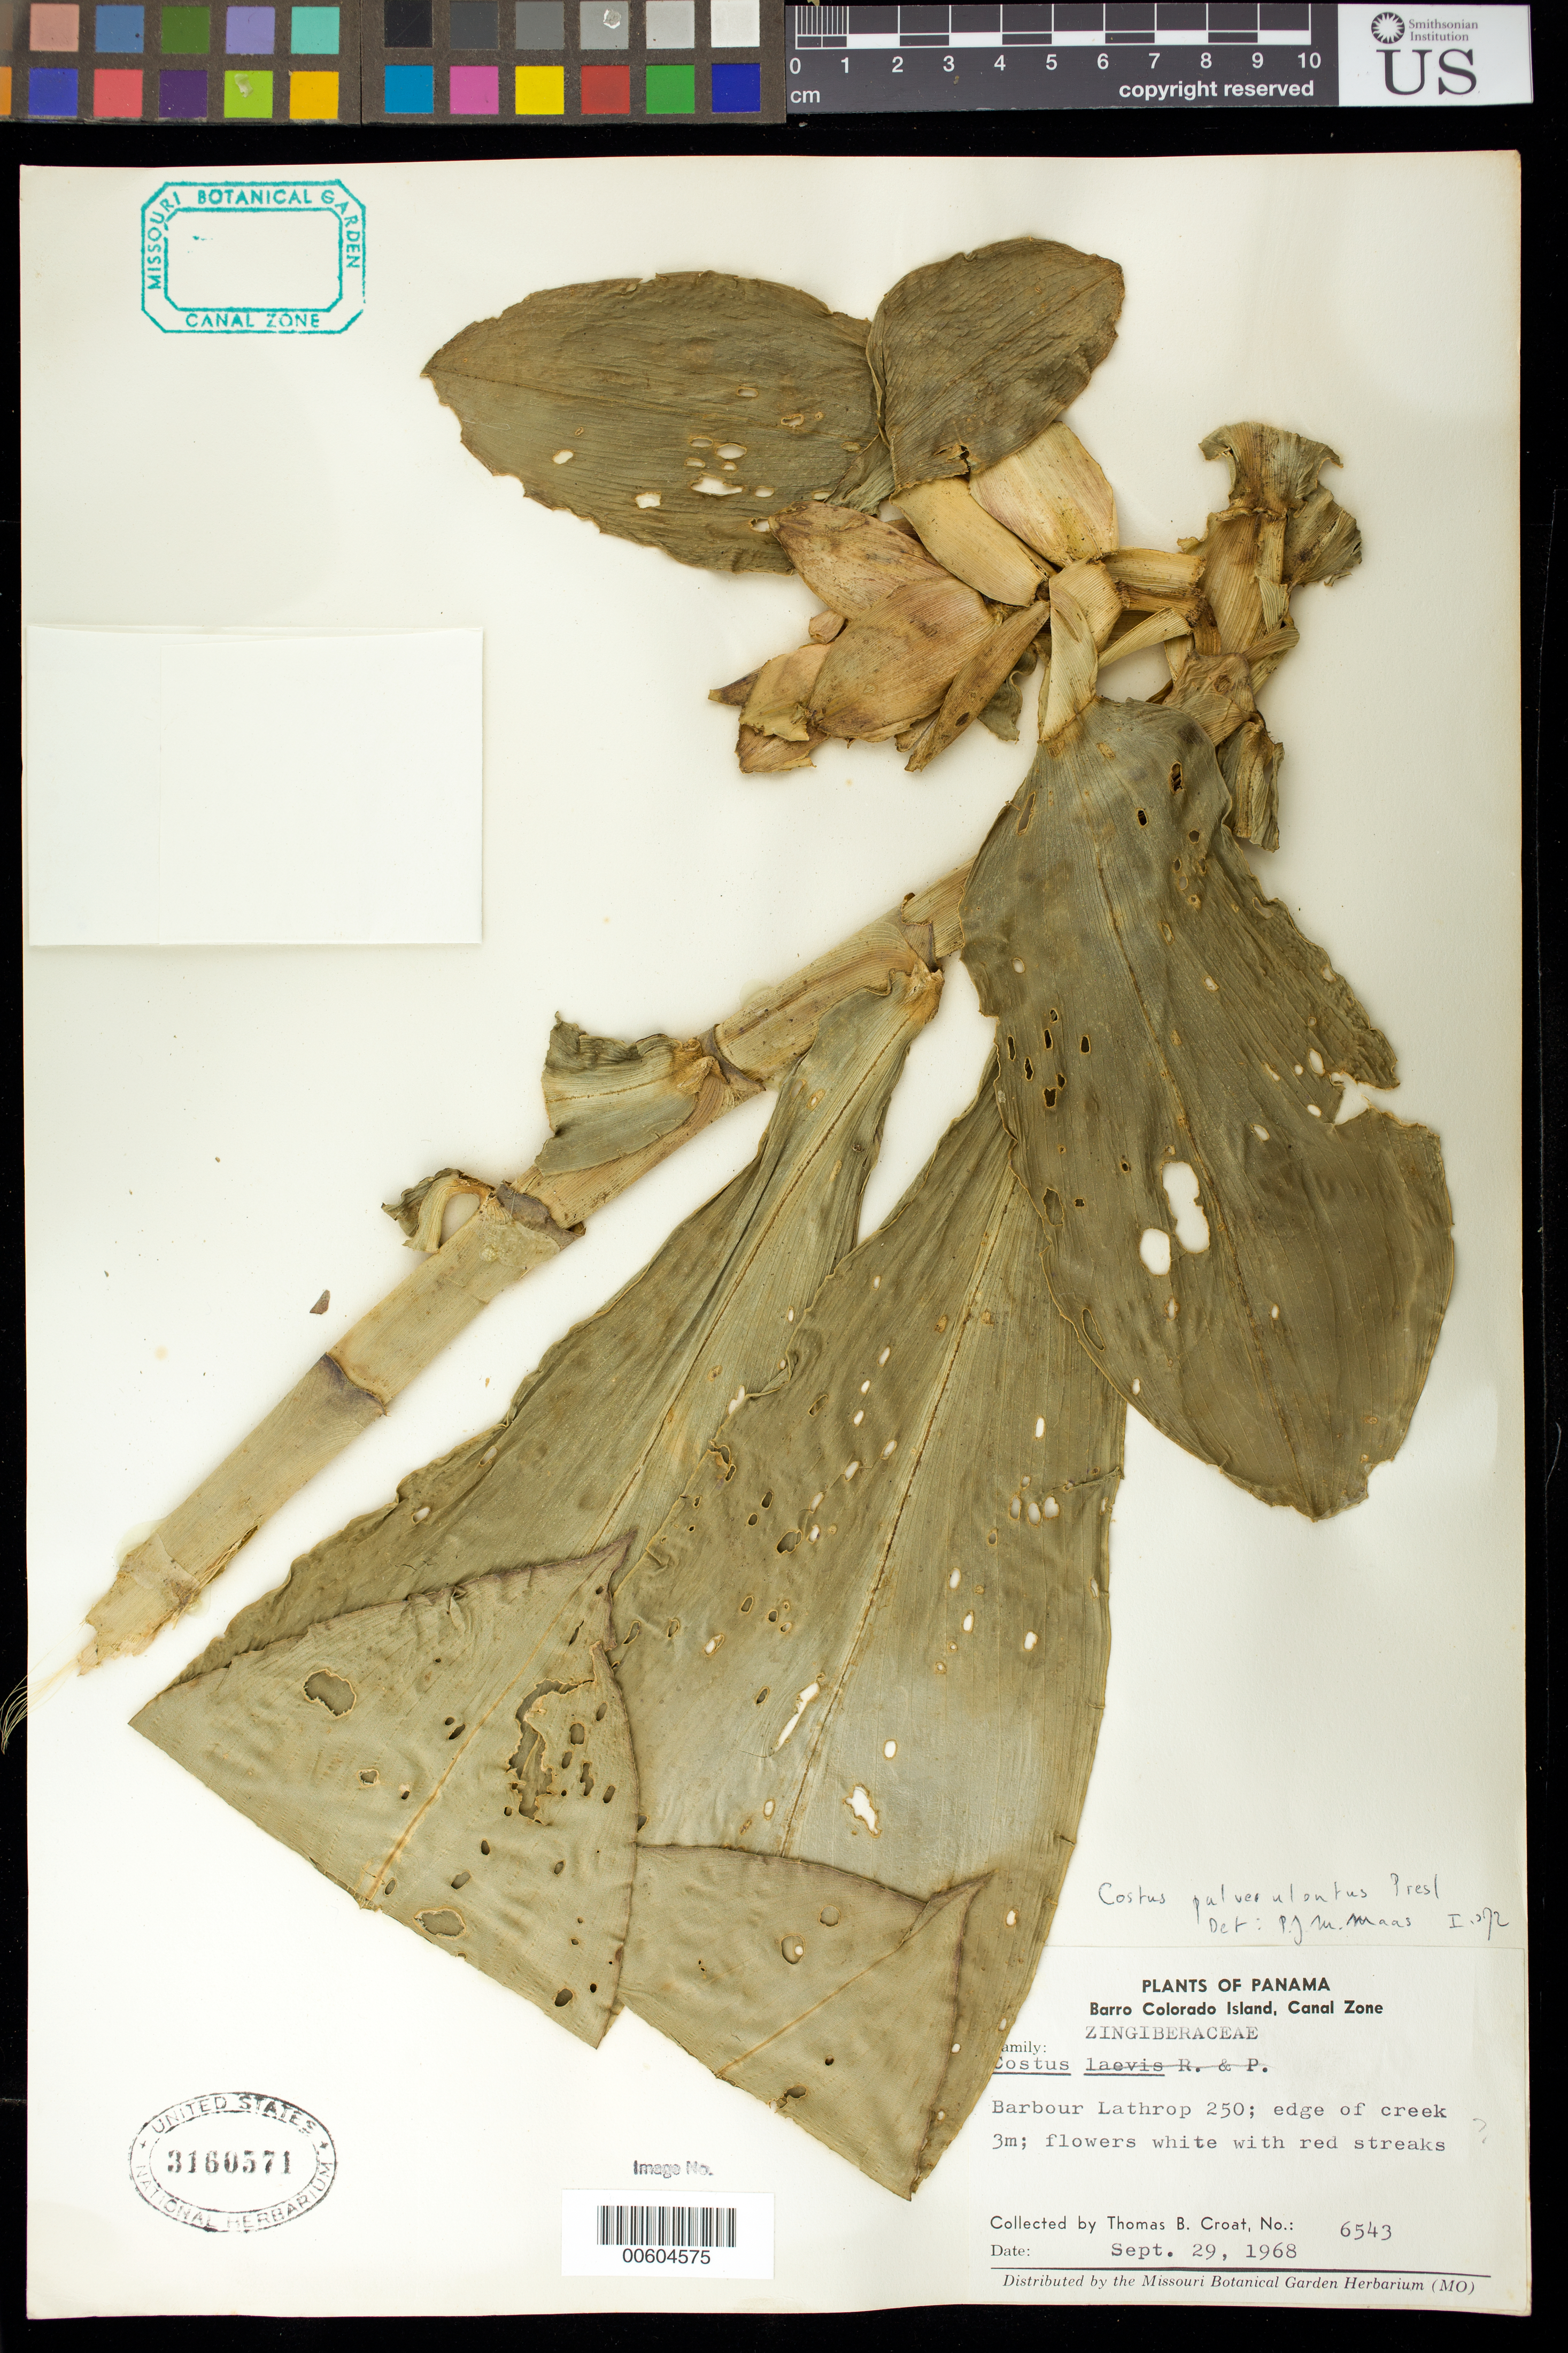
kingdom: Plantae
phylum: Tracheophyta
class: Liliopsida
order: Zingiberales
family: Costaceae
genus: Costus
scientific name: Costus pulverulentus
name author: C. Presl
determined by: Maas, Paul J. M.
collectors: T. B. Croat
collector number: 6543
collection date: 1968-09-29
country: Panama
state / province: Panamá Oeste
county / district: Canal Zone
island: Barro Colorado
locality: Barbour Lathrop 250.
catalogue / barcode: US 3160571